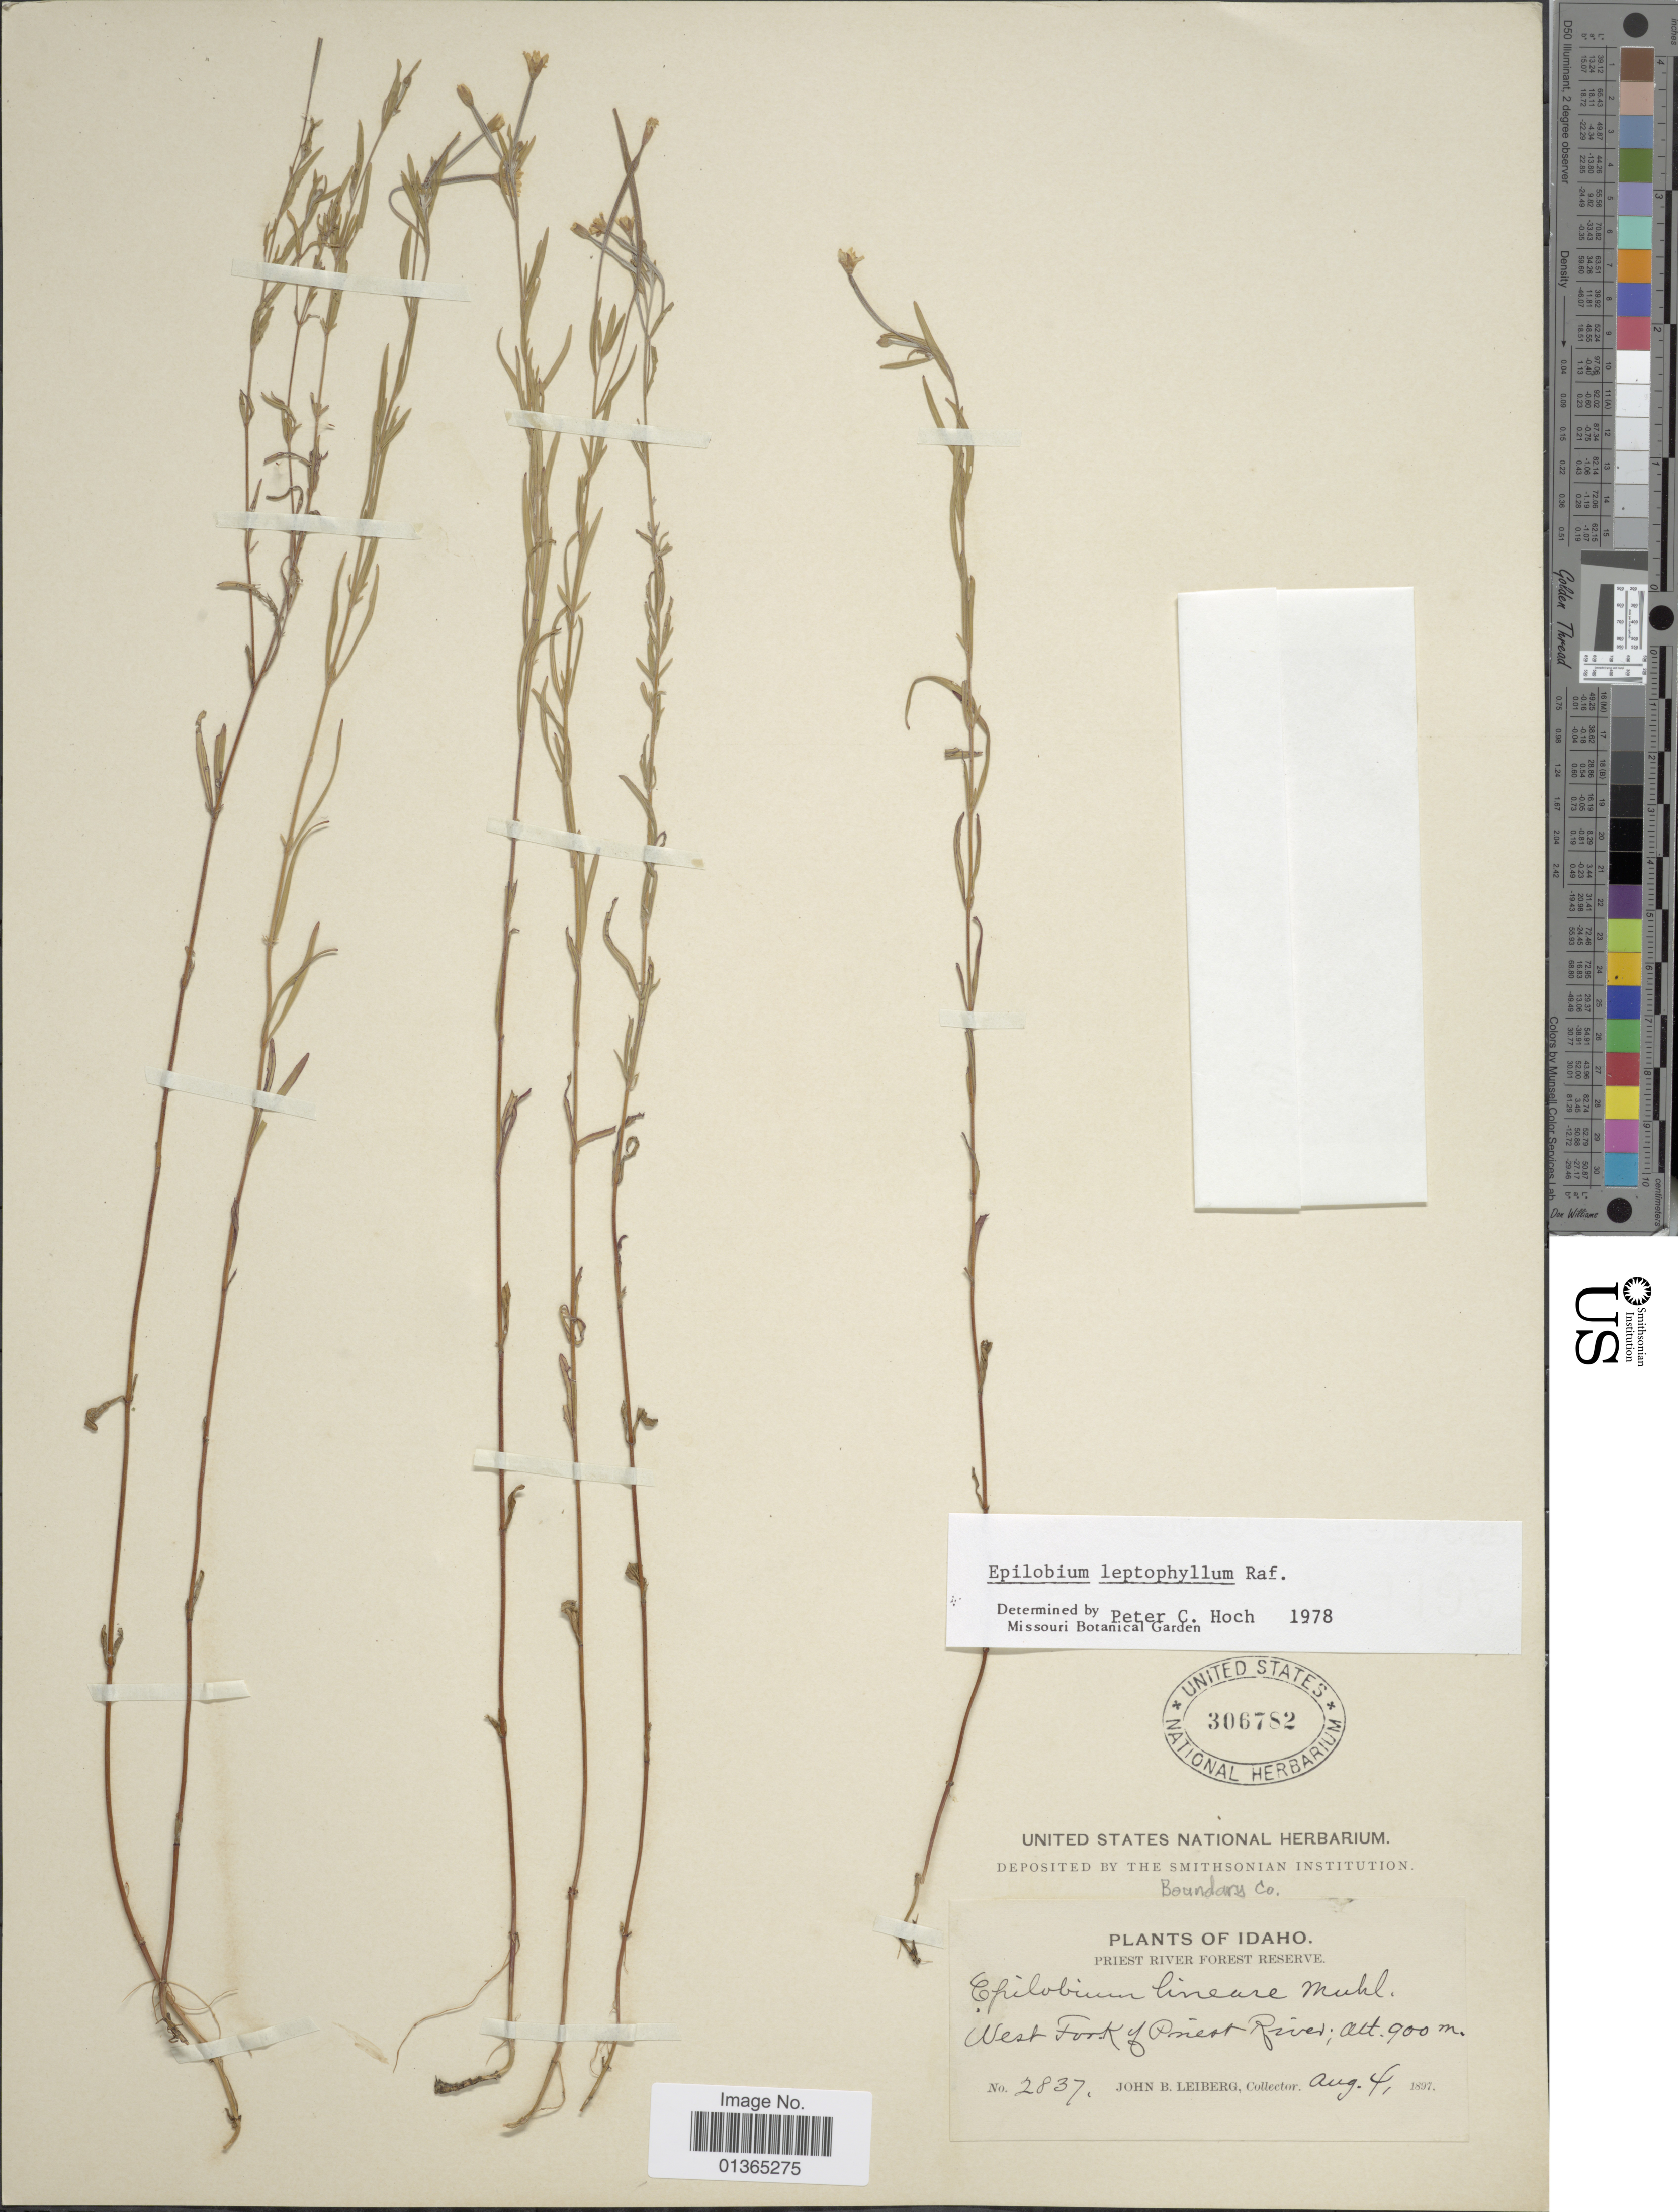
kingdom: Plantae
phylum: Tracheophyta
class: Magnoliopsida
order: Myrtales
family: Onagraceae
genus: Epilobium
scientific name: Epilobium leptophyllum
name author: Raf.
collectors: J. B. Leiberg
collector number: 2837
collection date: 1897-08-04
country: United States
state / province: Idaho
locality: West Fork of Priest River.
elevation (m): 900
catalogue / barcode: US 306782